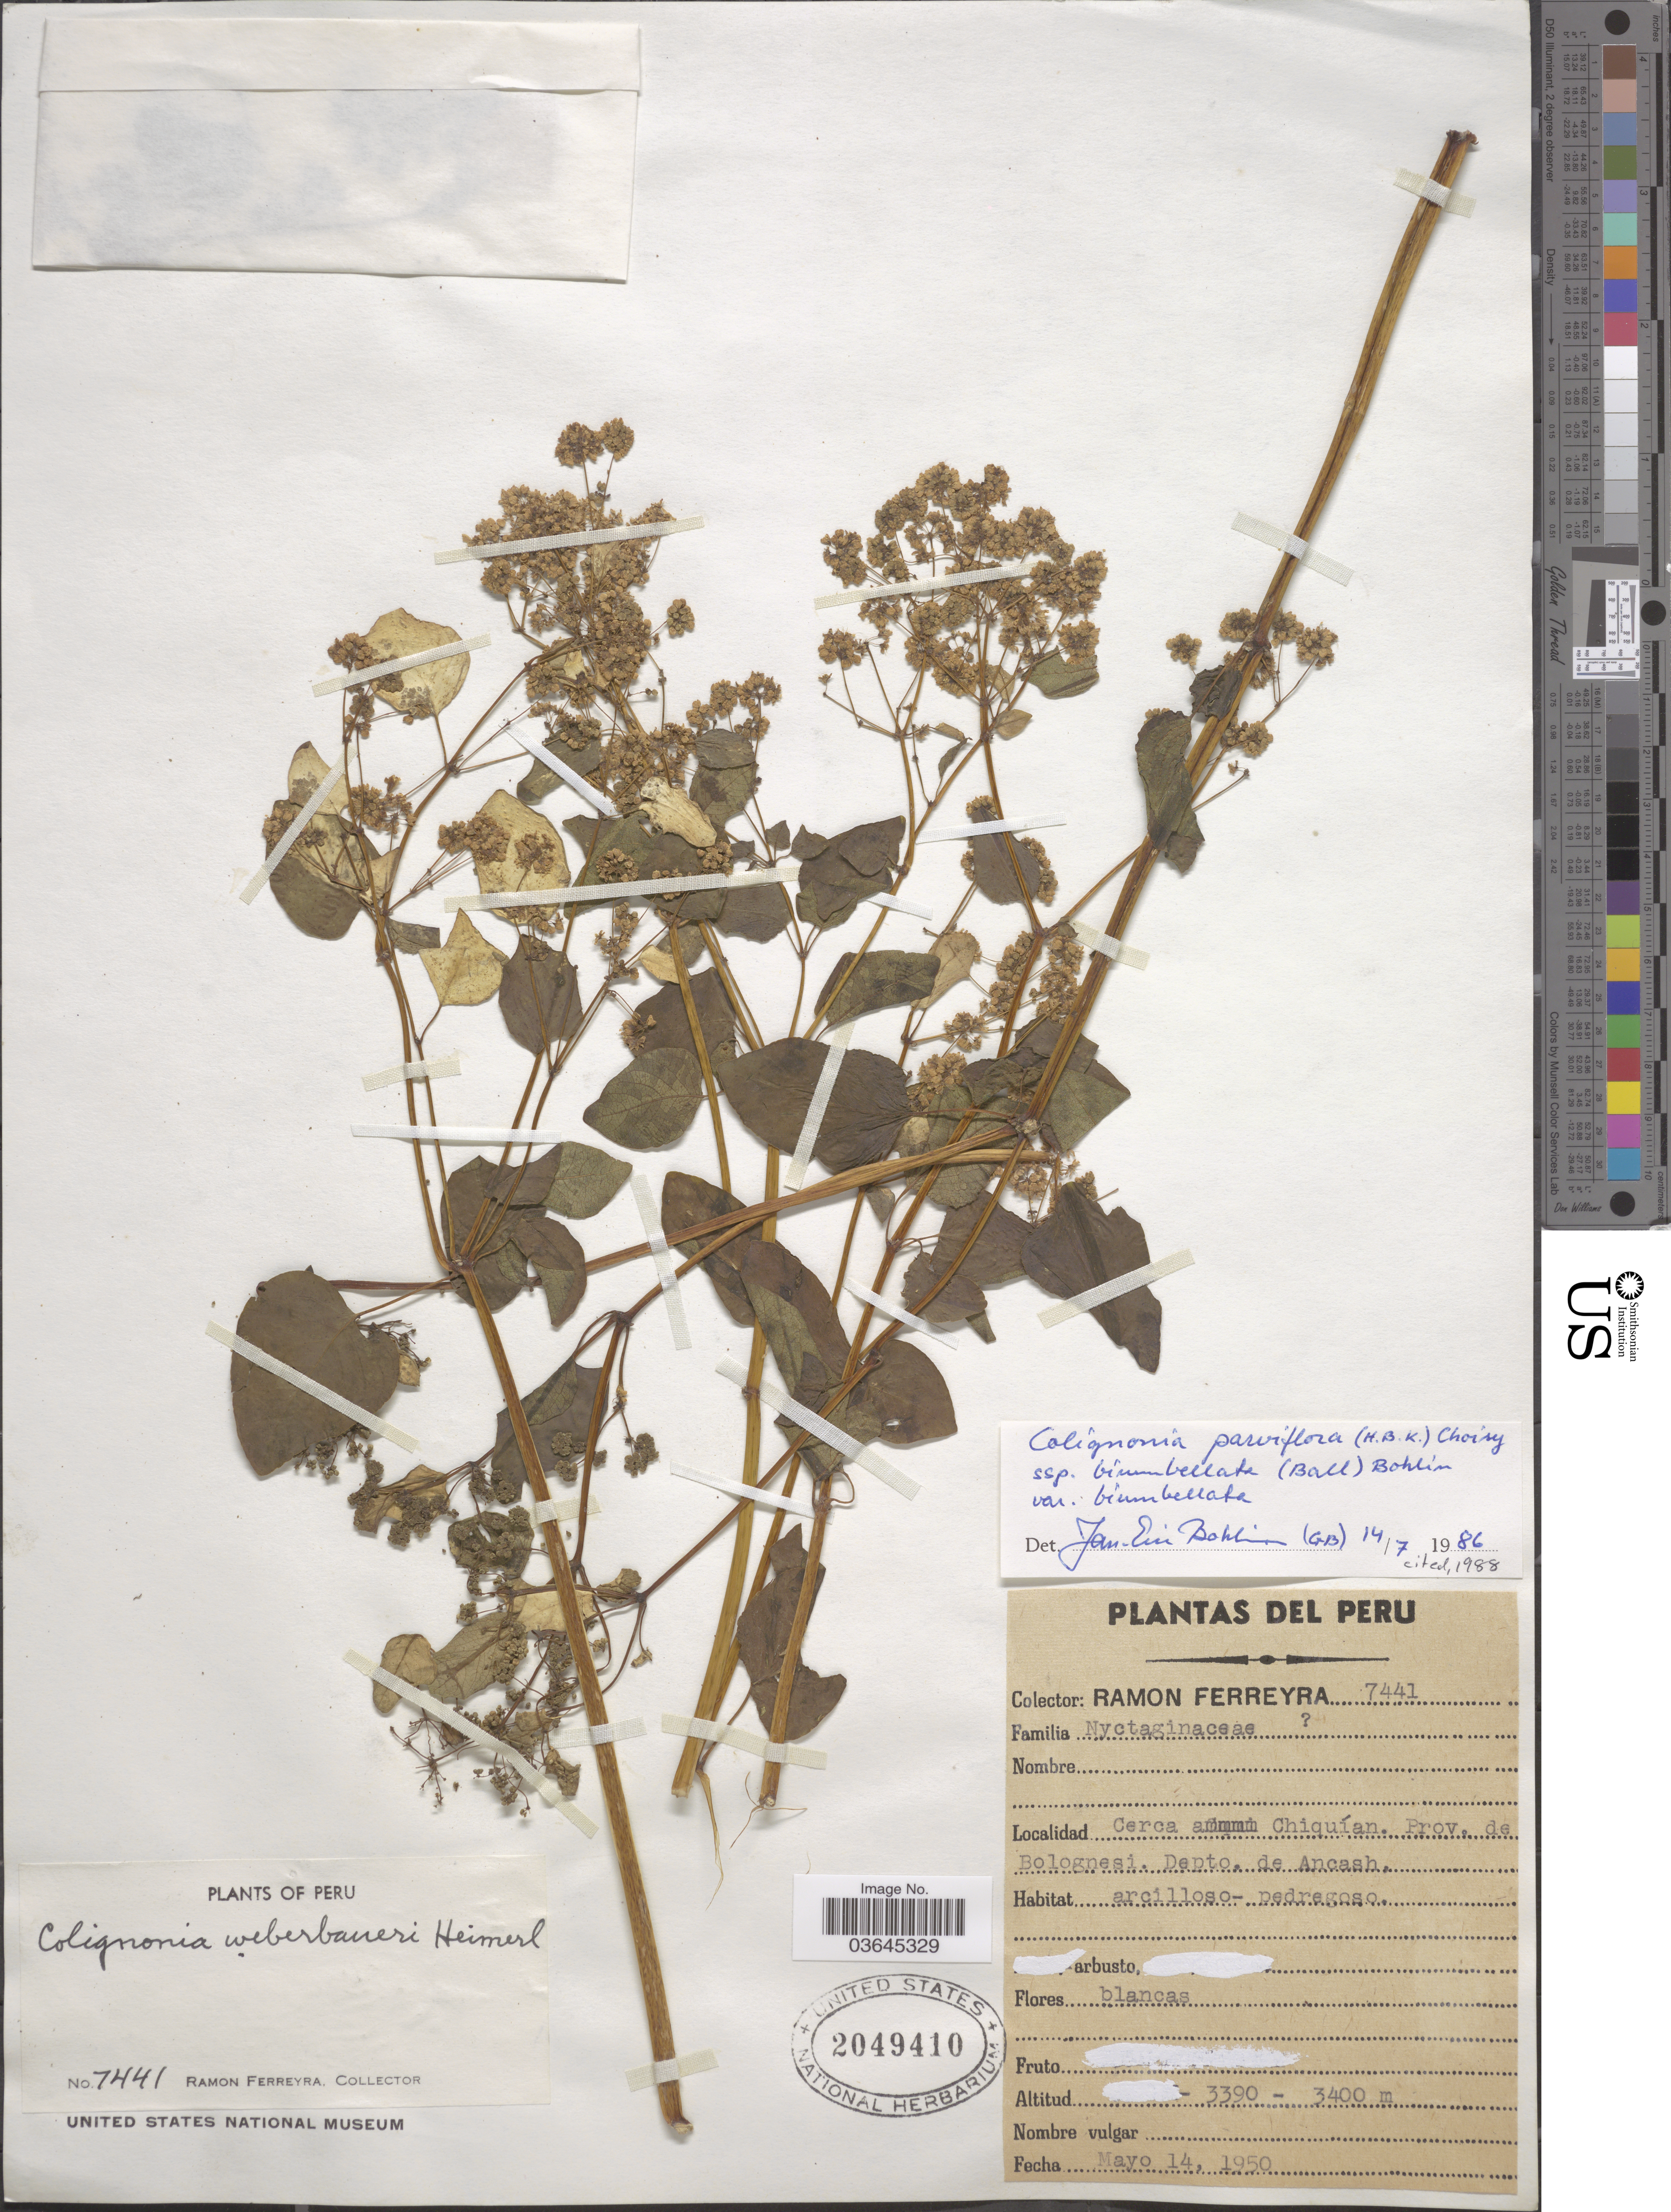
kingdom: Plantae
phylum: Tracheophyta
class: Magnoliopsida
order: Caryophyllales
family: Nyctaginaceae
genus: Colignonia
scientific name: Colignonia parviflora subsp. biumbellata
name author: (Ball) J.E. Bohlin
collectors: R. A. Ferreyra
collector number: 7441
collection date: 1950-05-14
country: Peru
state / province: Ancash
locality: Cerca Chiquían. Prov. de Bolognesi. Depto. de Ancash.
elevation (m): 3390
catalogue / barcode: US 2049410